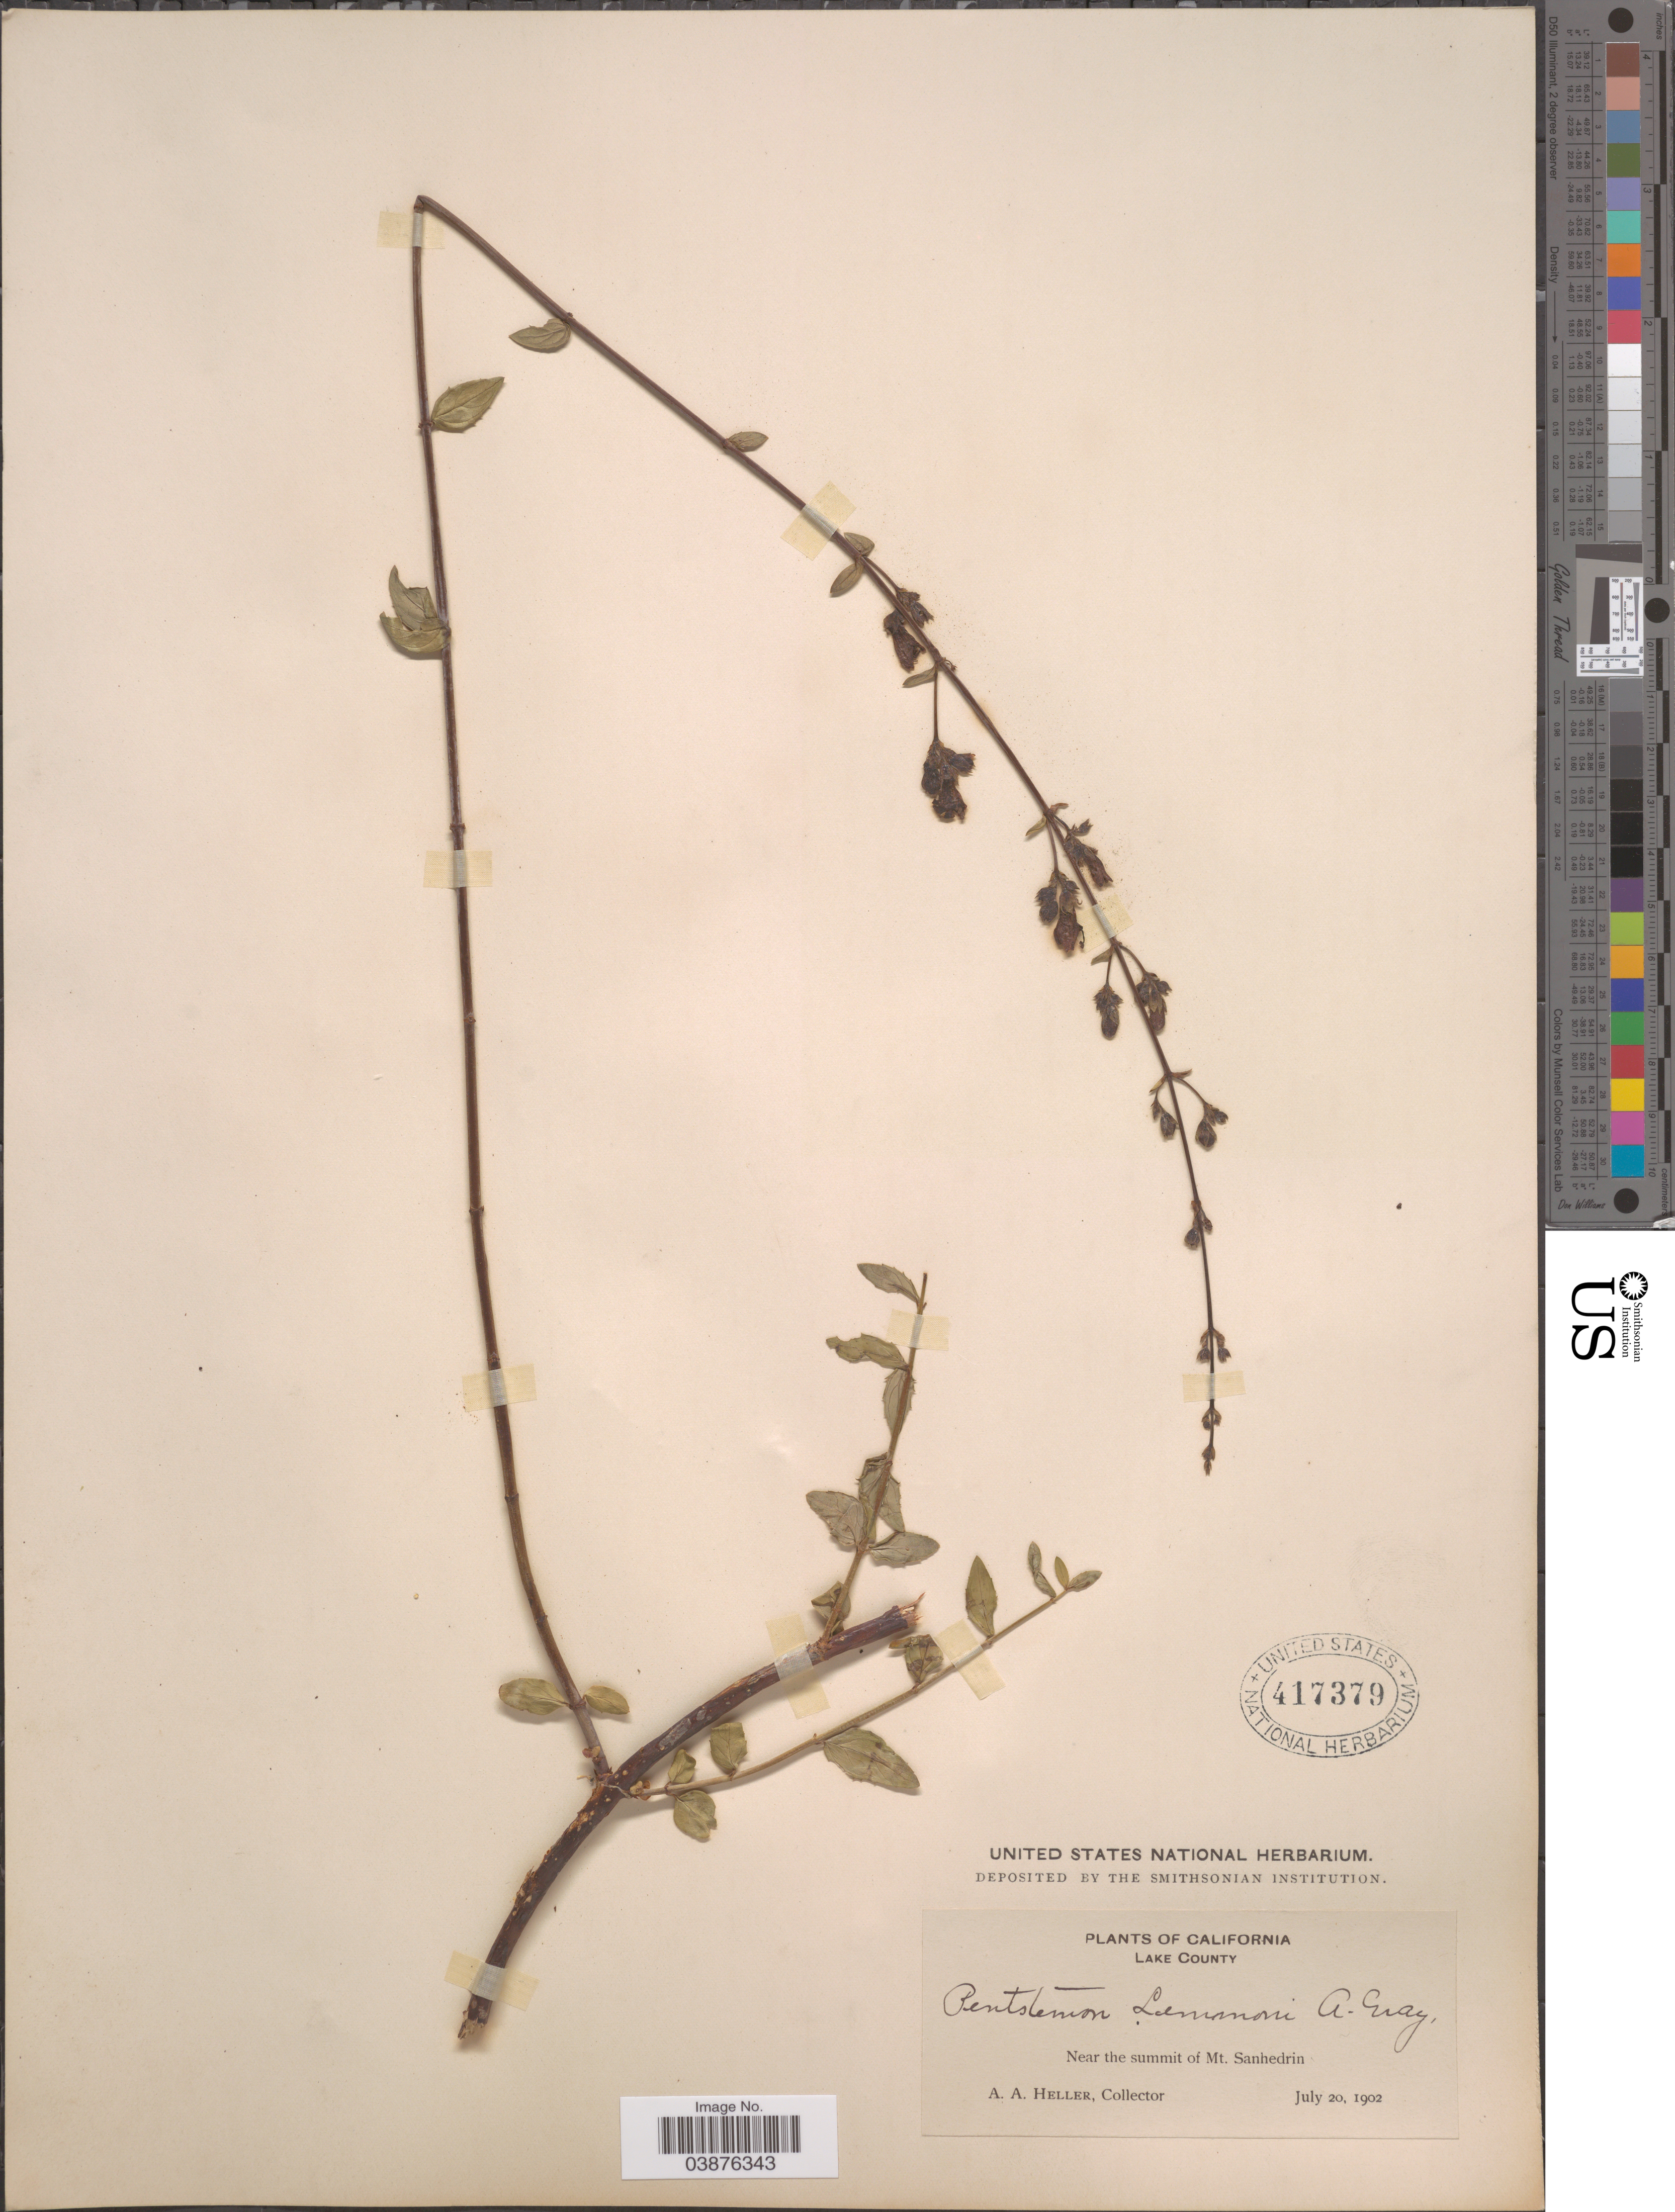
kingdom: Plantae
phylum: Tracheophyta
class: Magnoliopsida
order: Lamiales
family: Plantaginaceae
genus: Penstemon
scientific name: Penstemon lemmonii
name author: A. Gray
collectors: A. A. Heller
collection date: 1902-07-20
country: United States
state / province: California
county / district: Lake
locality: Lake County. Near the summit of Mt. Sanhedrin.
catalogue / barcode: US 417379